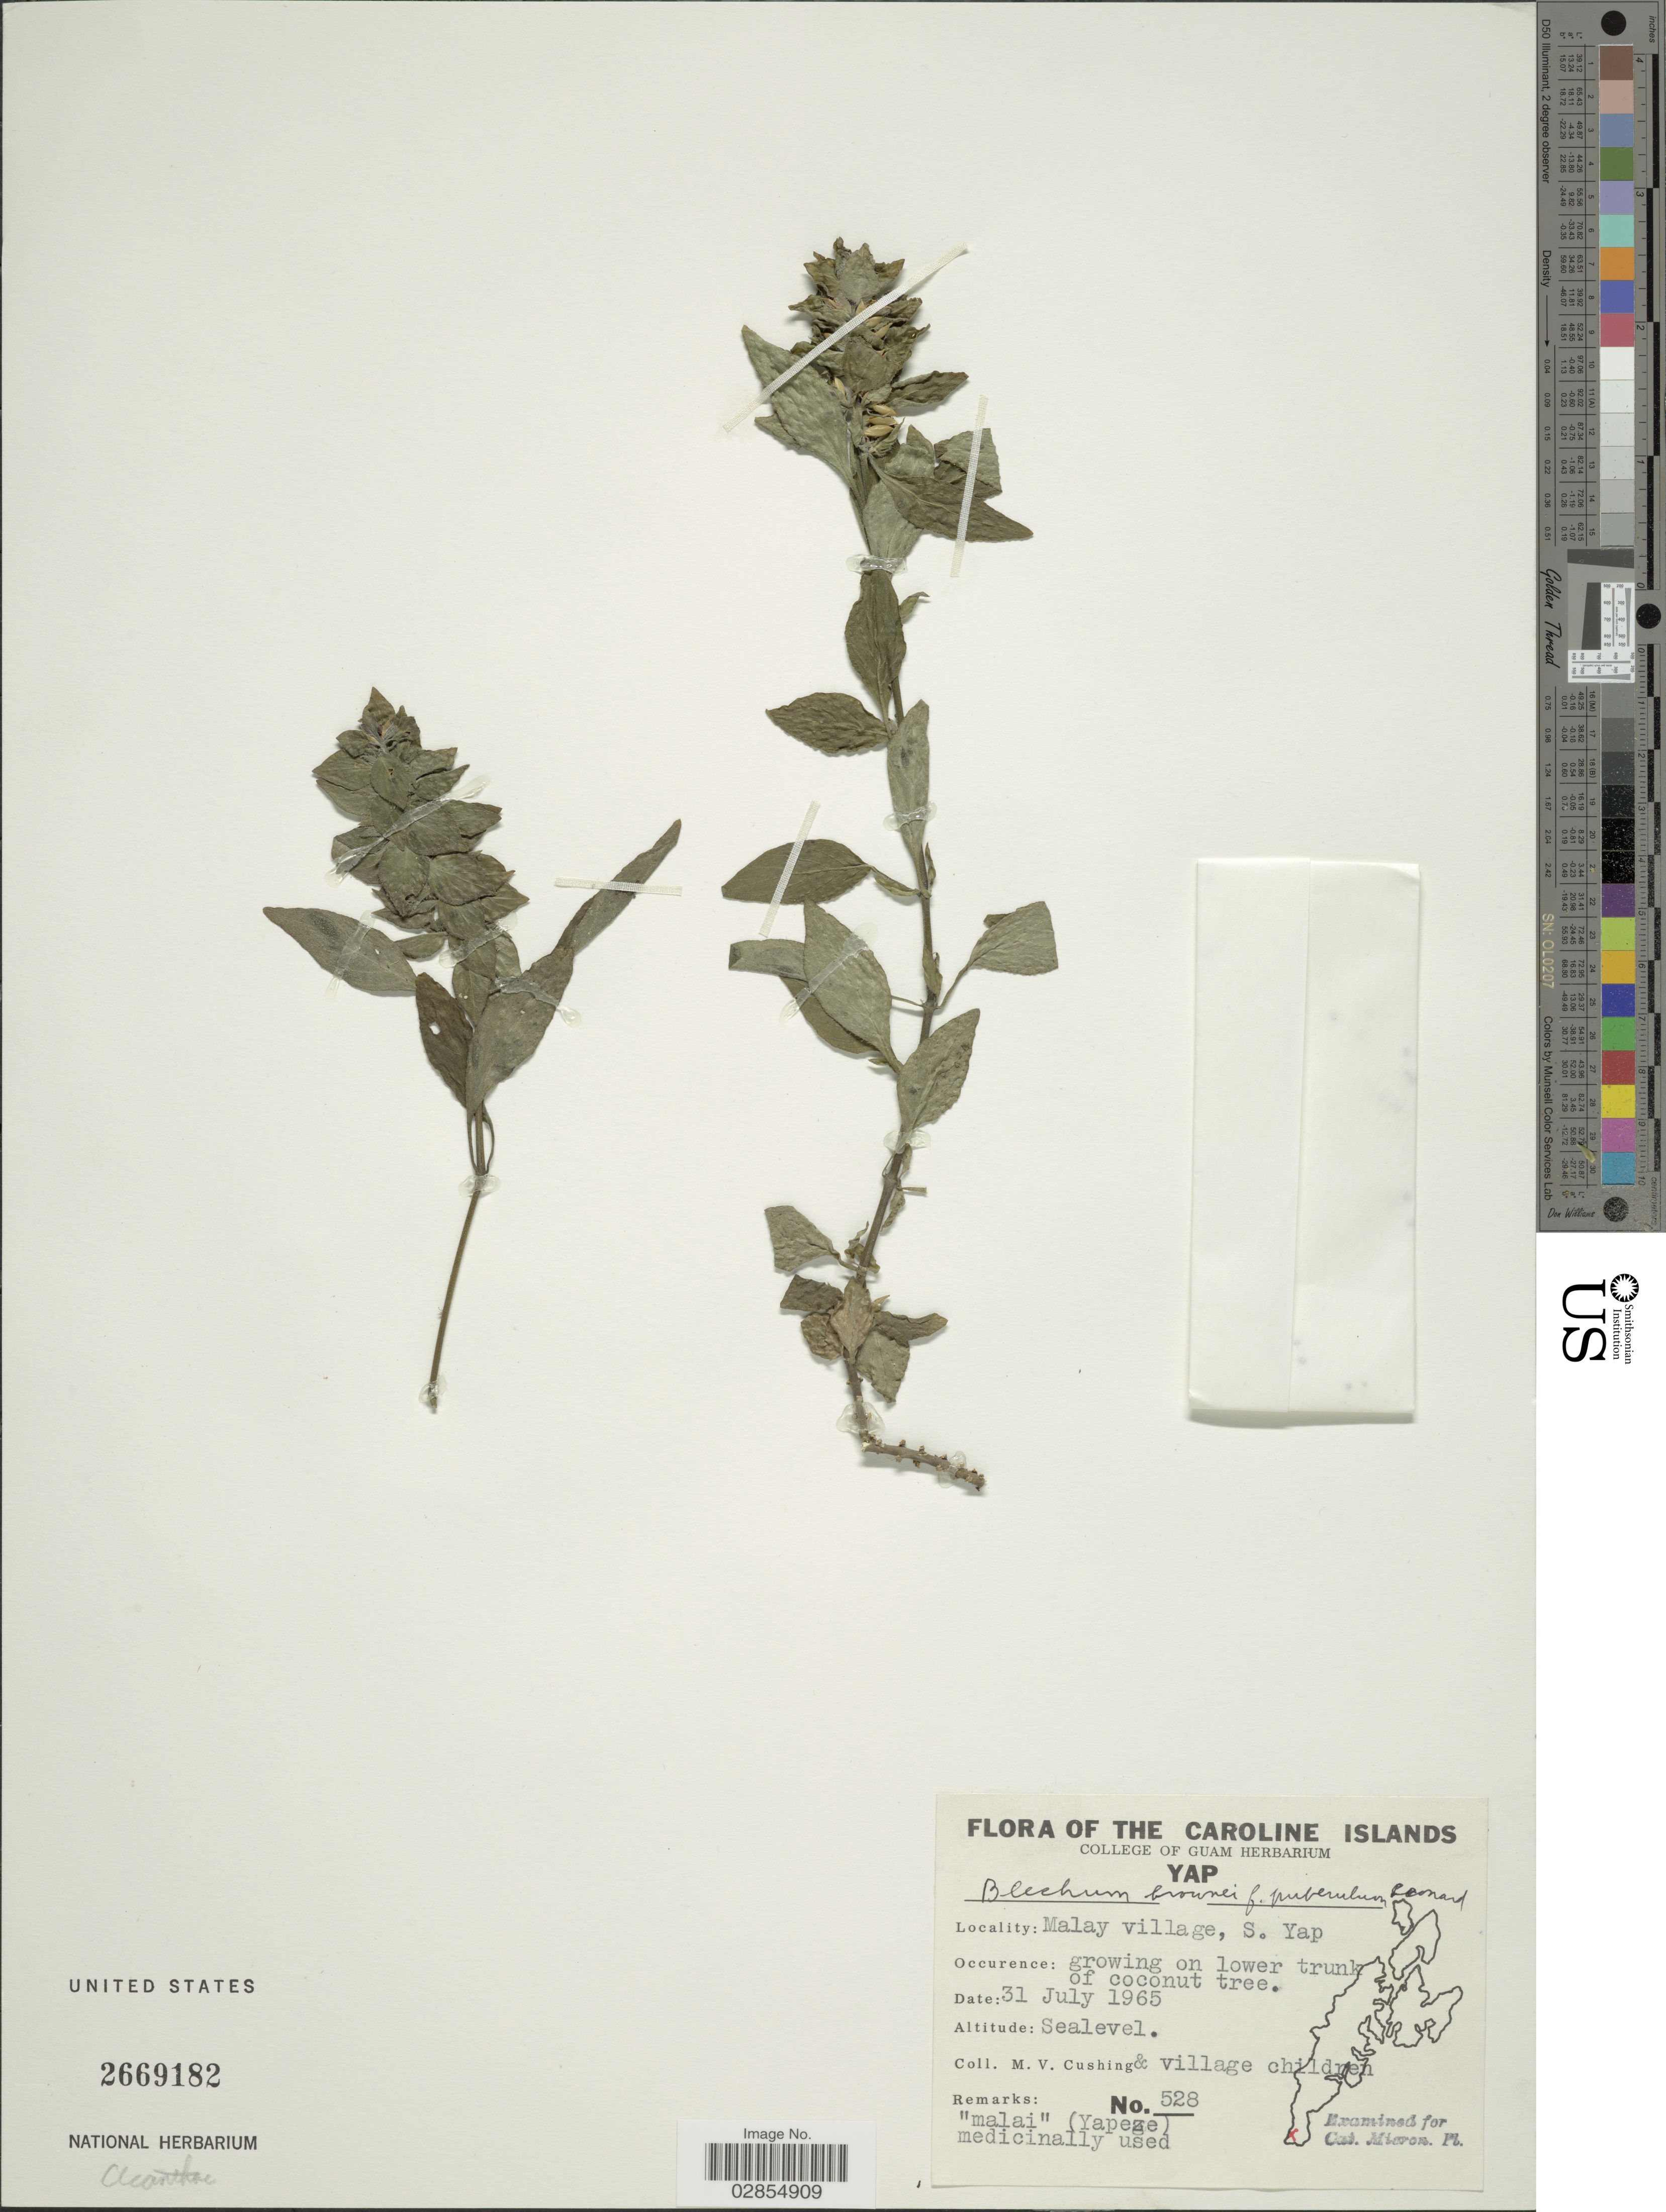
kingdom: Plantae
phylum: Tracheophyta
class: Magnoliopsida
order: Lamiales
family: Acanthaceae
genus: Blechum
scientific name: Blechum pyramidatum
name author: (Lam.) Urb.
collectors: M. V. Cushing & Village children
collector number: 528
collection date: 1965-07-31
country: Micronesia, Federated States of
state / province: Yap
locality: Caroline Islands. Yap. Malay village, S. Yap.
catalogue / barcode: US 2669182